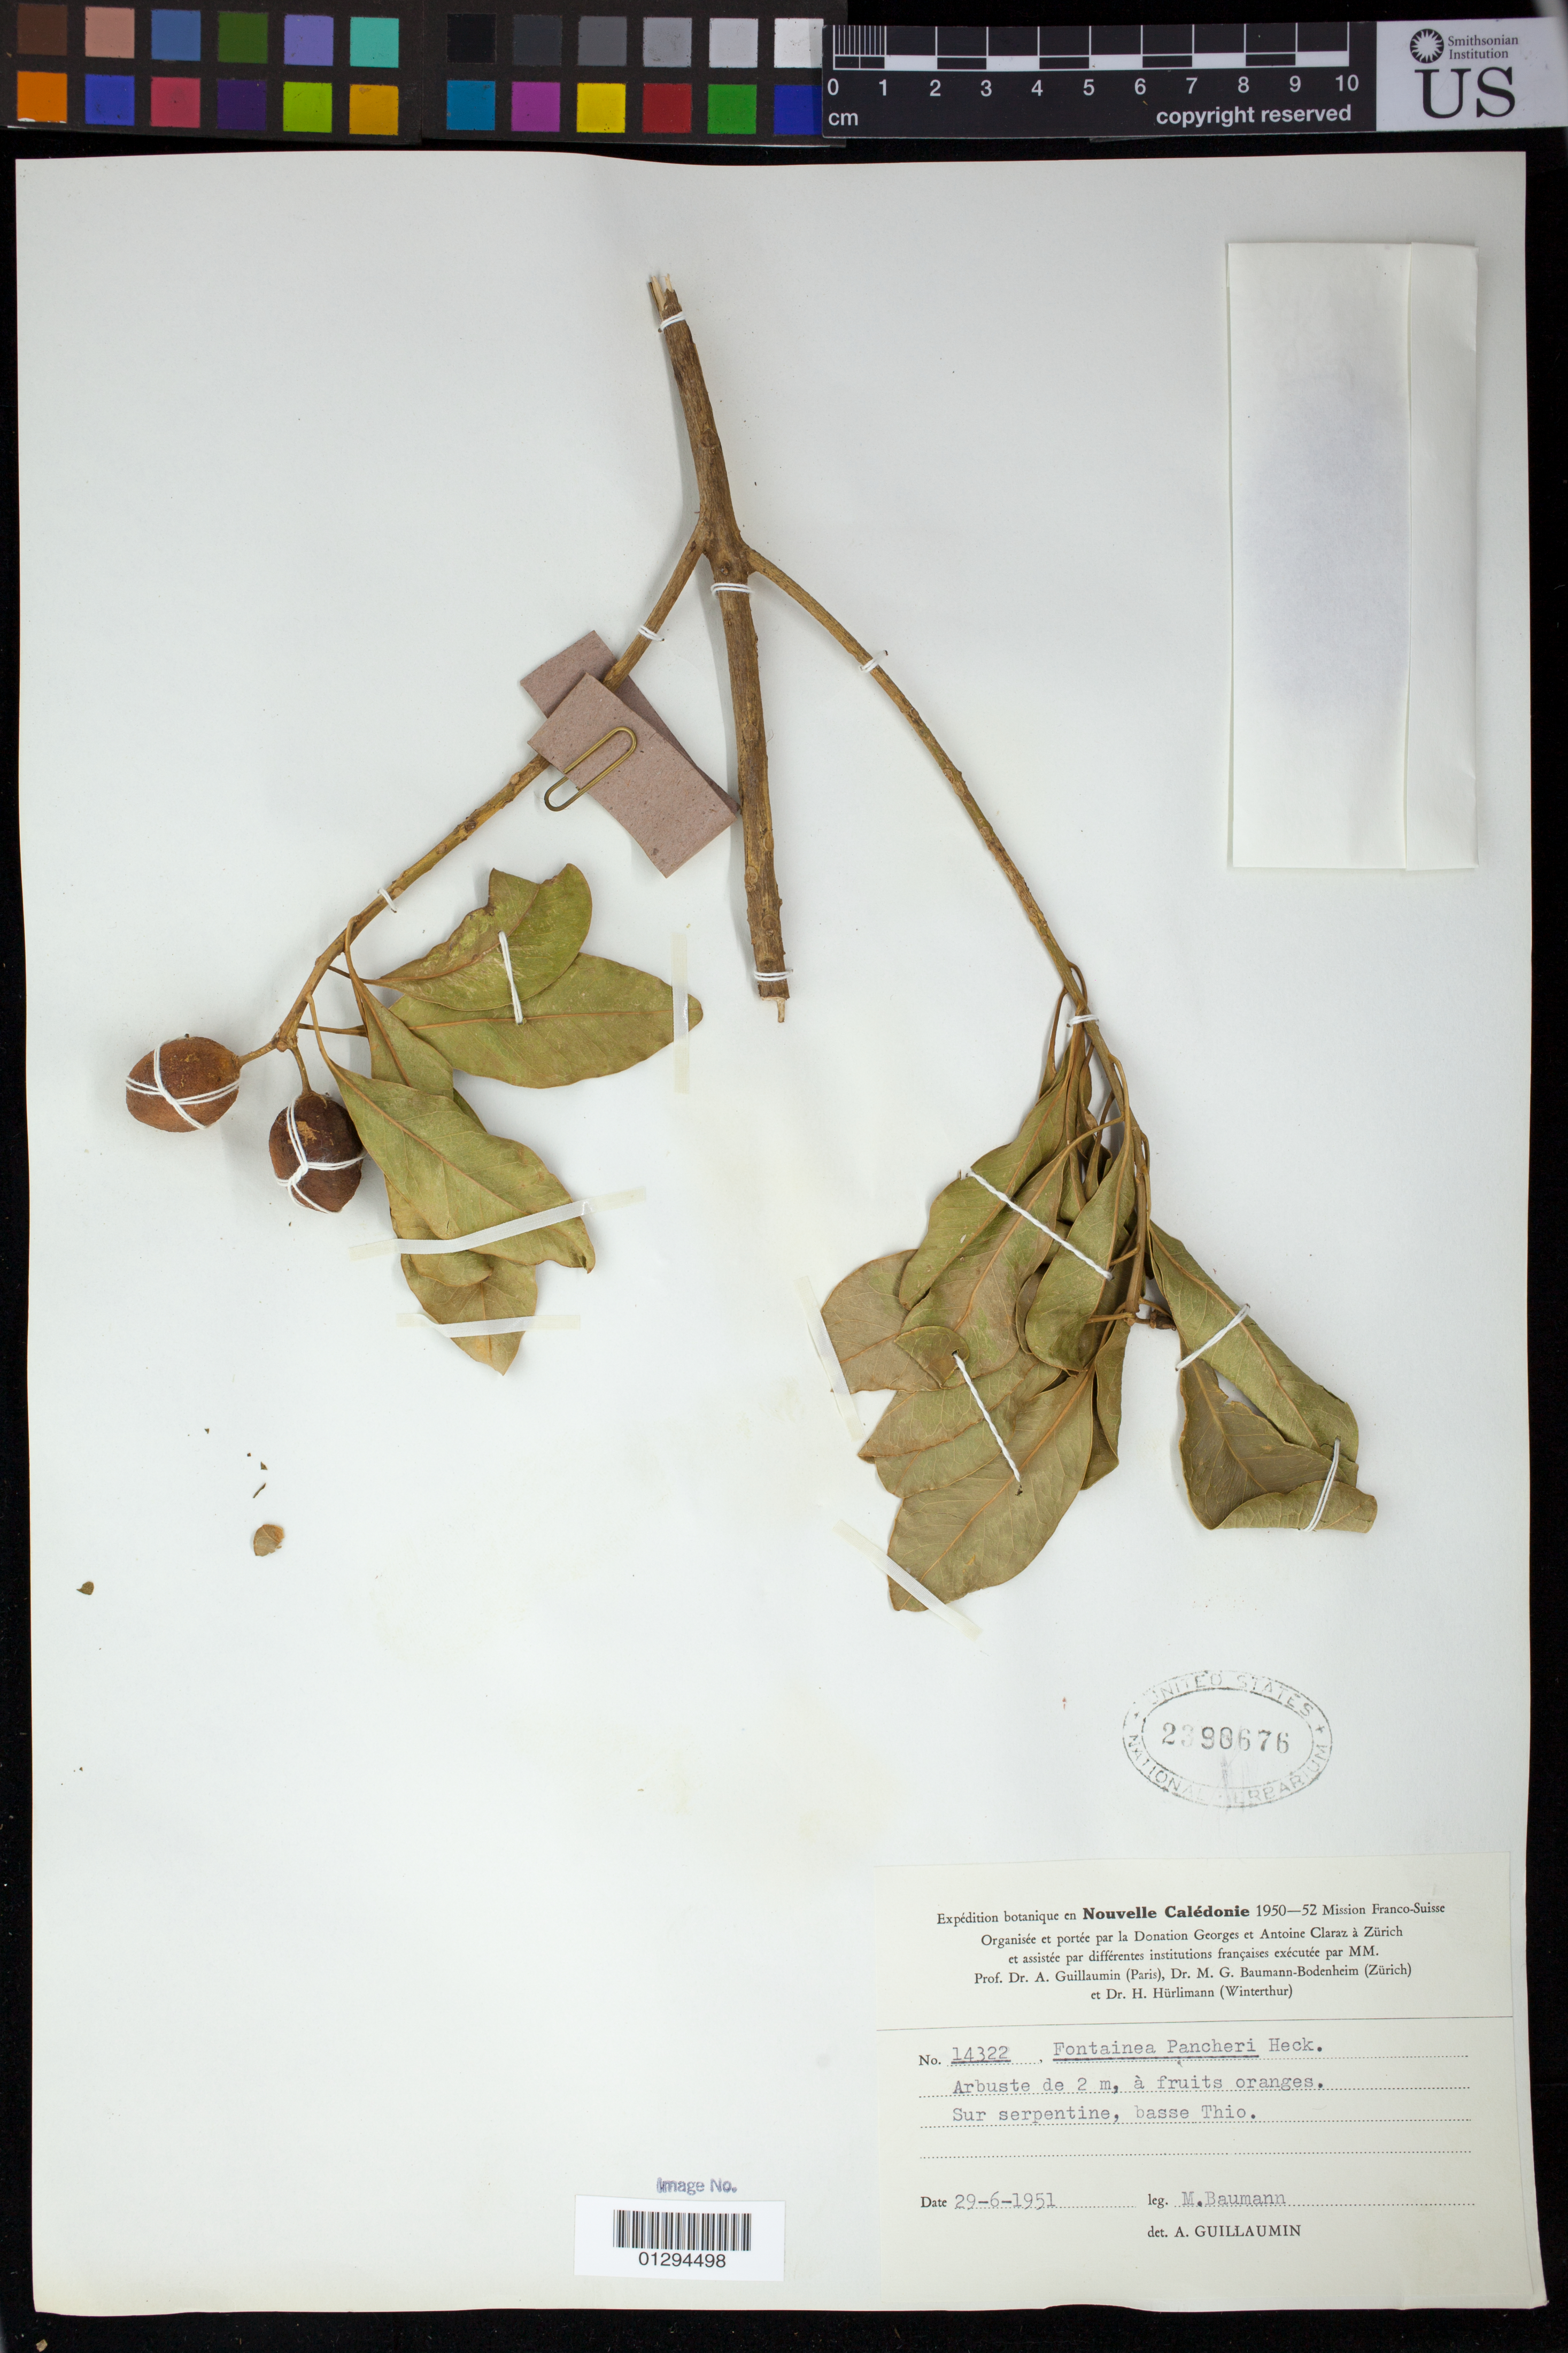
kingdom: Plantae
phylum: Tracheophyta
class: Magnoliopsida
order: Malpighiales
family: Euphorbiaceae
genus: Fontainea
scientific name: Fontainea pancheri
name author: (Baill.) Heckel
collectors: M. Baumann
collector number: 14322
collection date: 1951-06-29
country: New Caledonia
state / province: South Province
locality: basse Thio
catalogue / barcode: US 2390676